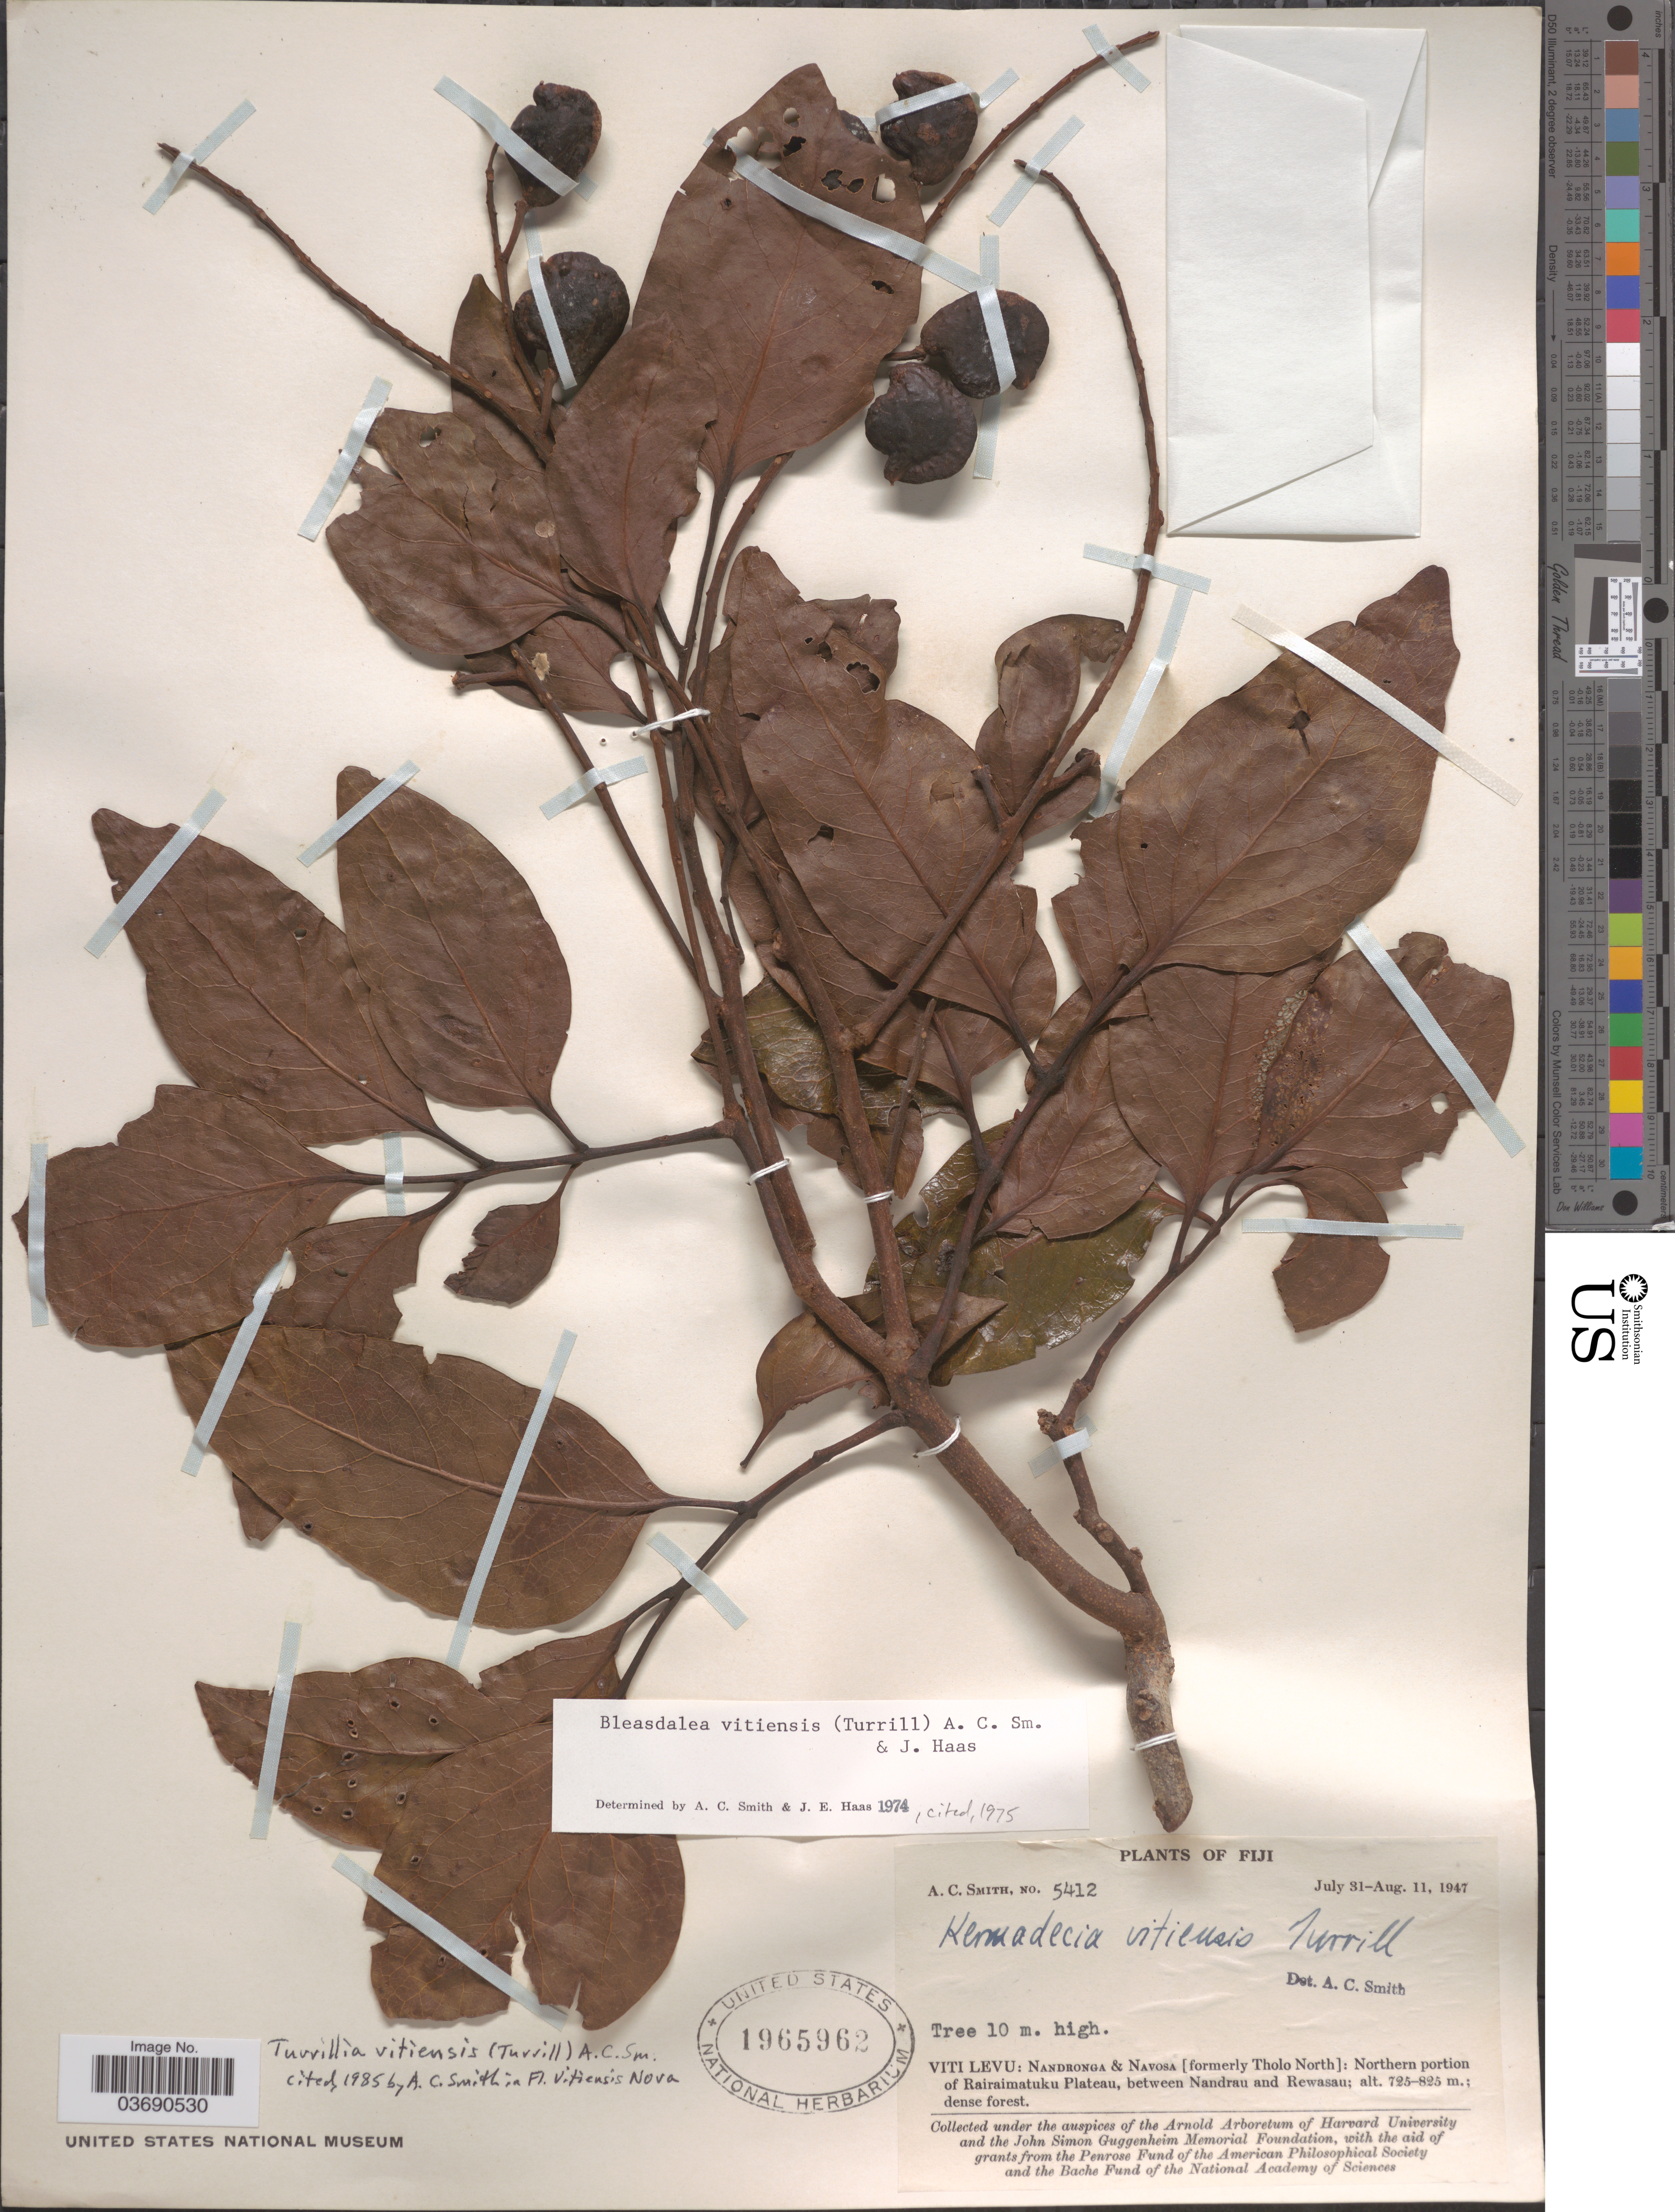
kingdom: Plantae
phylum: Tracheophyta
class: Magnoliopsida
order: Proteales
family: Proteaceae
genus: Turrillia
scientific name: Turrillia vitiensis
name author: (Turill) A.C. Sm.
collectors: A. C. Smith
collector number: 5412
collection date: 1947-07-31/1947-08-11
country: Fiji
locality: Viti Levu: Nandronga & Navosa [formerly Tholo North]: northern portion of Rairaimatuku Plateau, between Nandrau and Rewasau.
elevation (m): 725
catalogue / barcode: US 1965962